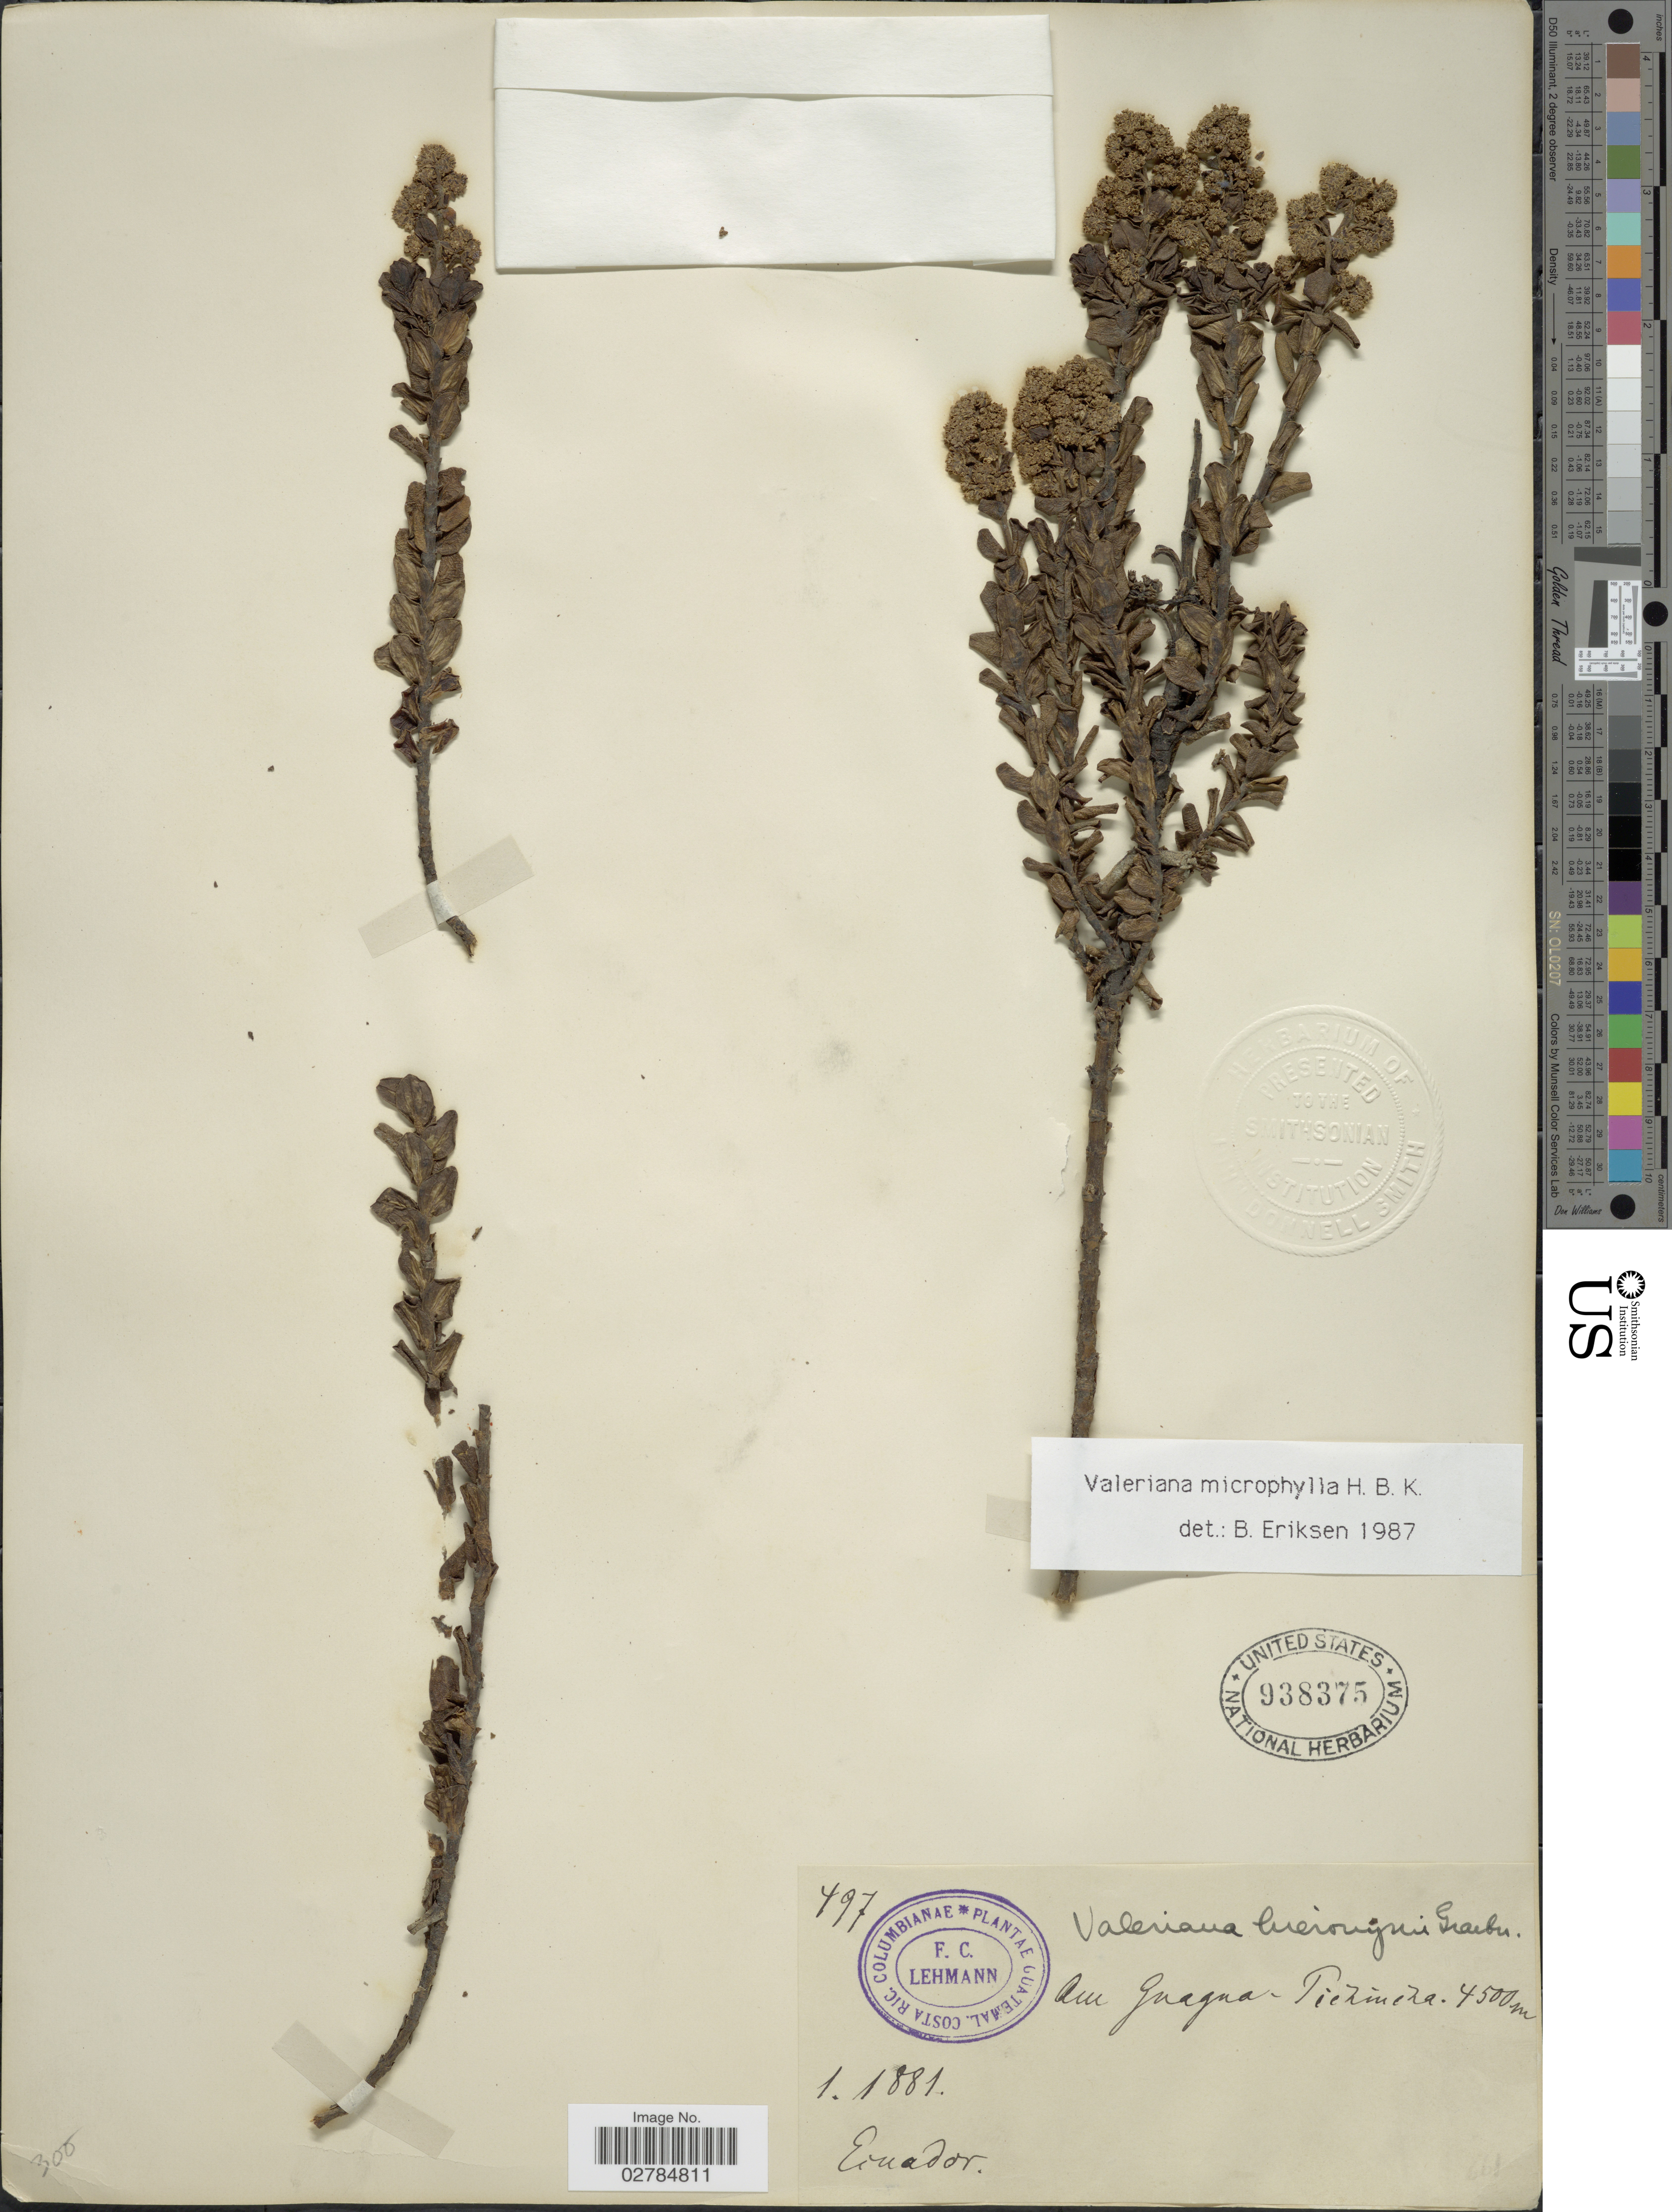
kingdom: Plantae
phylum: Tracheophyta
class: Magnoliopsida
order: Dipsacales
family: Caprifoliaceae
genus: Valeriana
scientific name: Valeriana microphylla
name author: Kunth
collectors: F. C. Lehmann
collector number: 497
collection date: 1881-01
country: Ecuador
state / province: Pichincha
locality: Am Guagua.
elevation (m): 4500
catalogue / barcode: US 938375